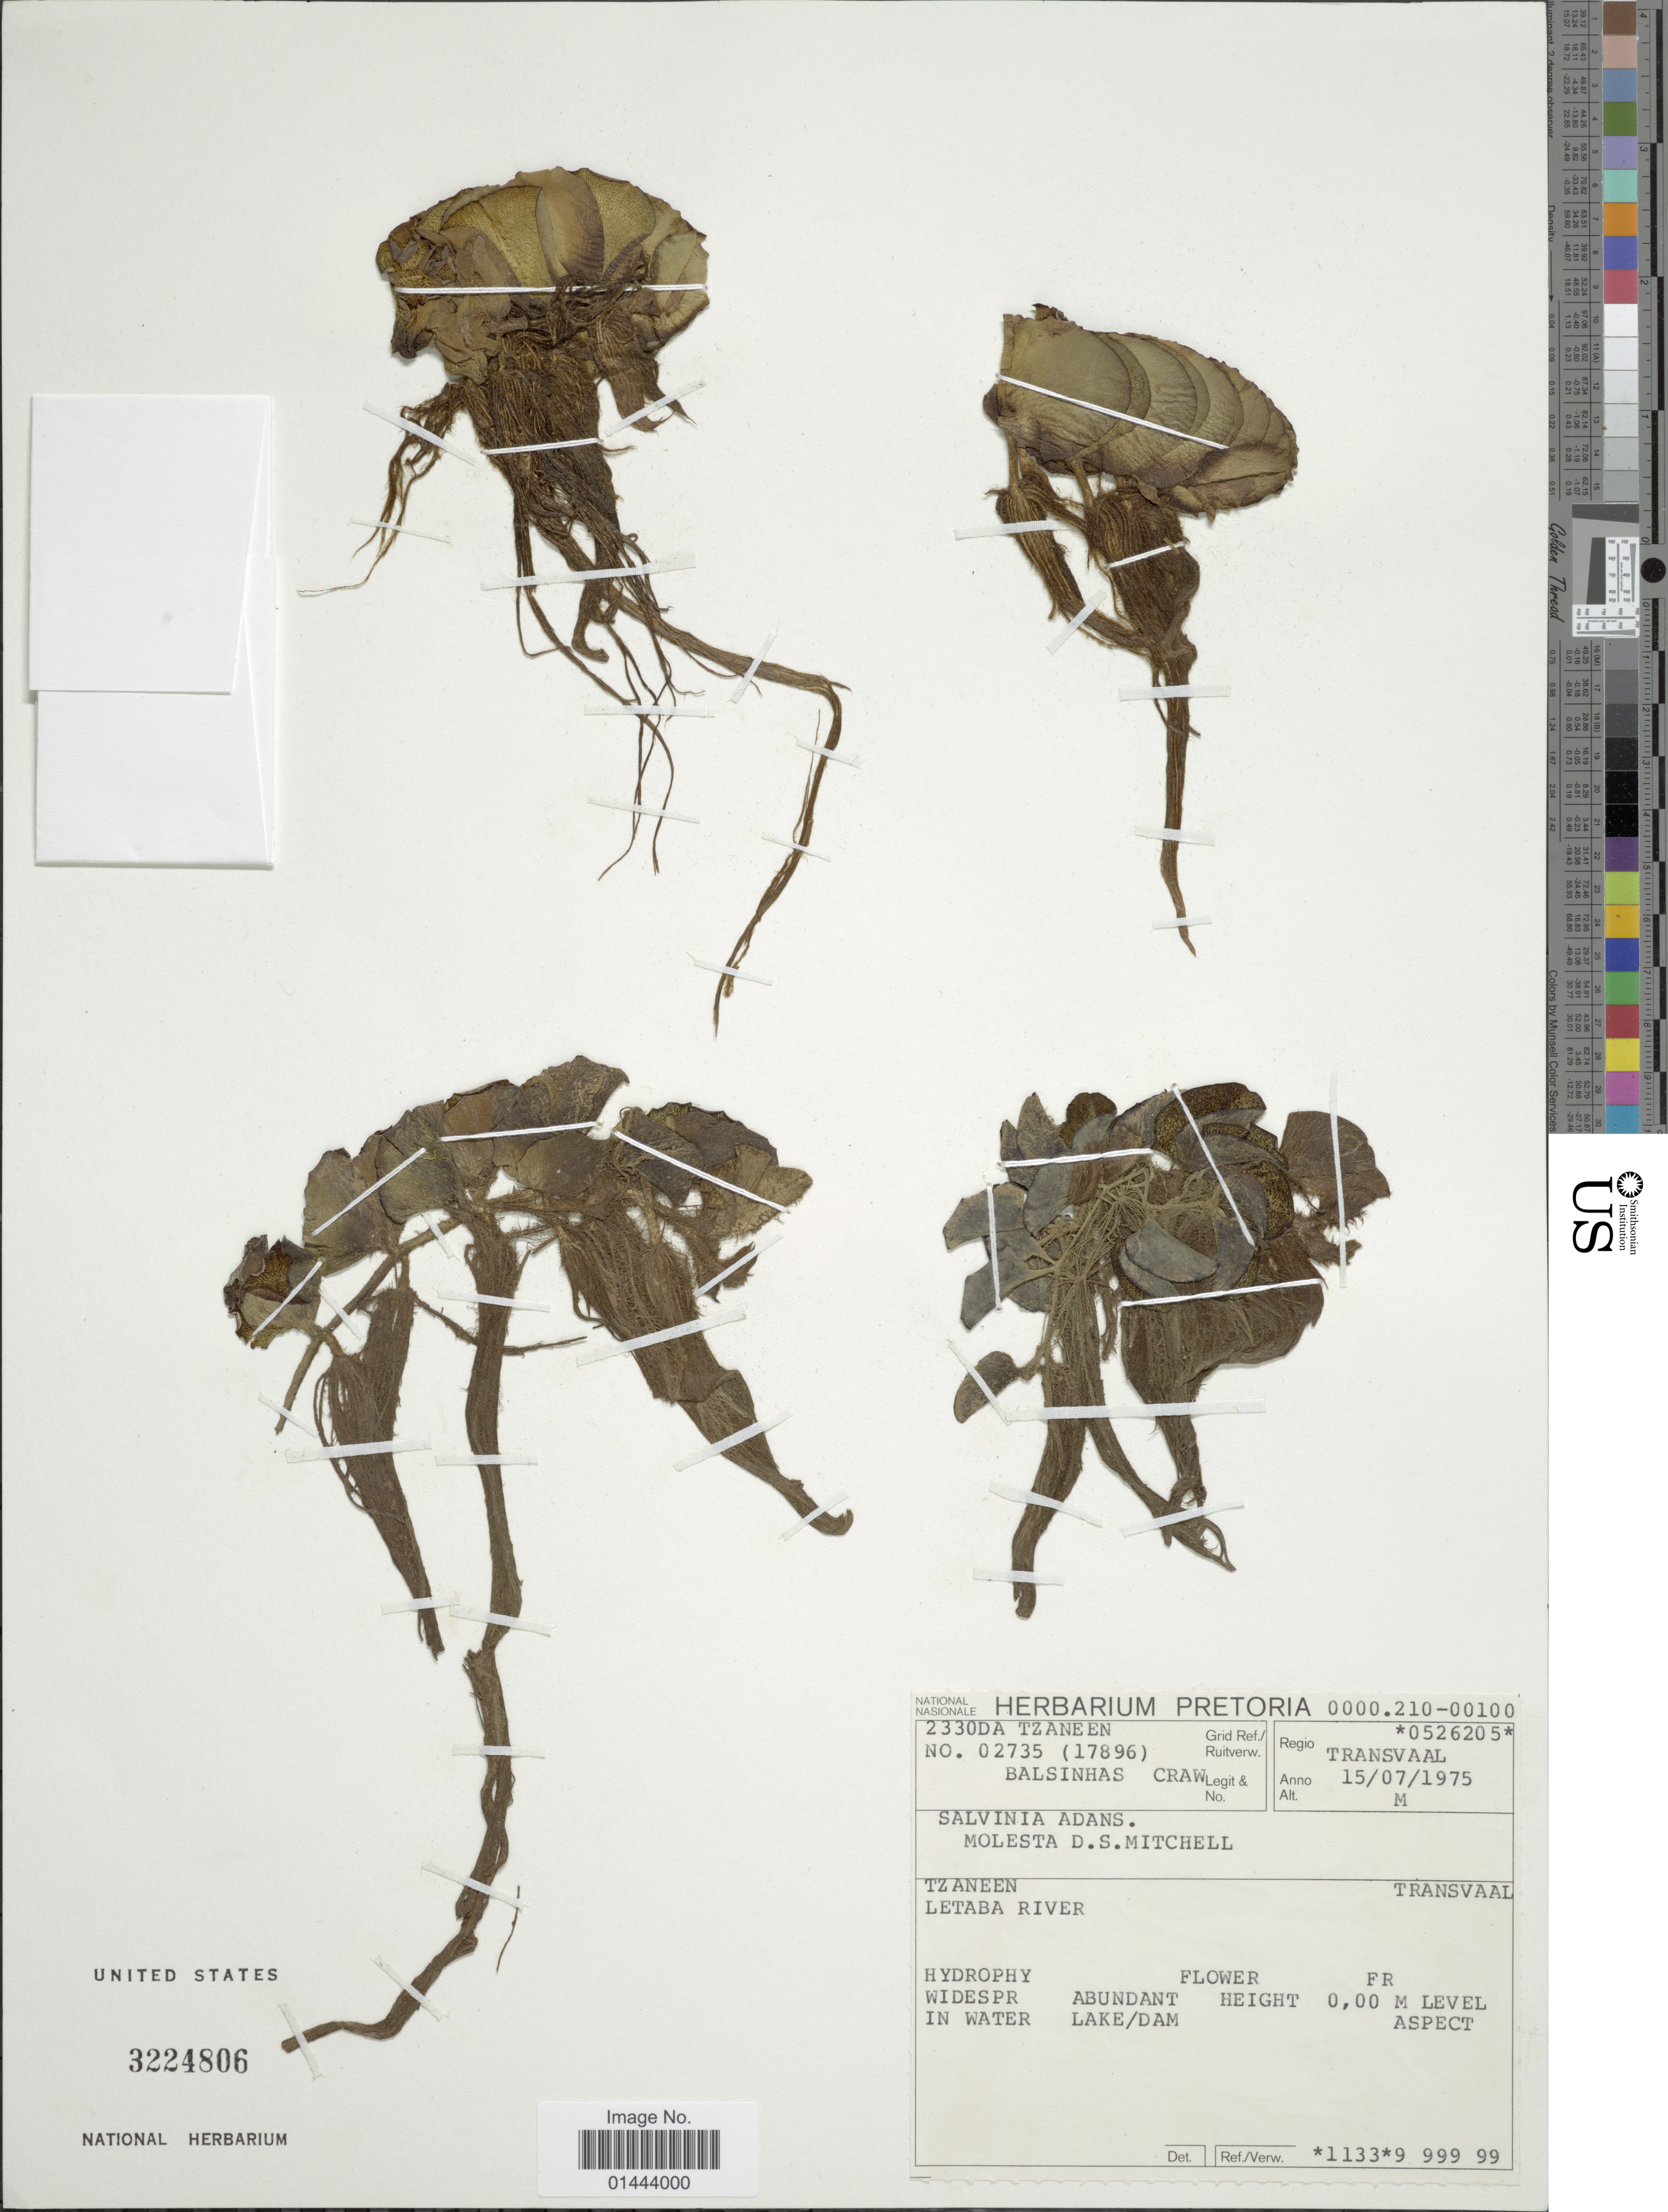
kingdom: Plantae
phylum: Tracheophyta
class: Polypodiopsida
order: Salviniales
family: Salviniaceae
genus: Salvinia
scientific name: Salvinia molesta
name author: D.S. Mitch.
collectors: B. Craw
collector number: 02735/17896*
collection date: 1975-07-15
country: South Africa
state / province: Limpopo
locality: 2330DA Tzaneen, Regio Tranvaal, Letaba River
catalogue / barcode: US 3224806